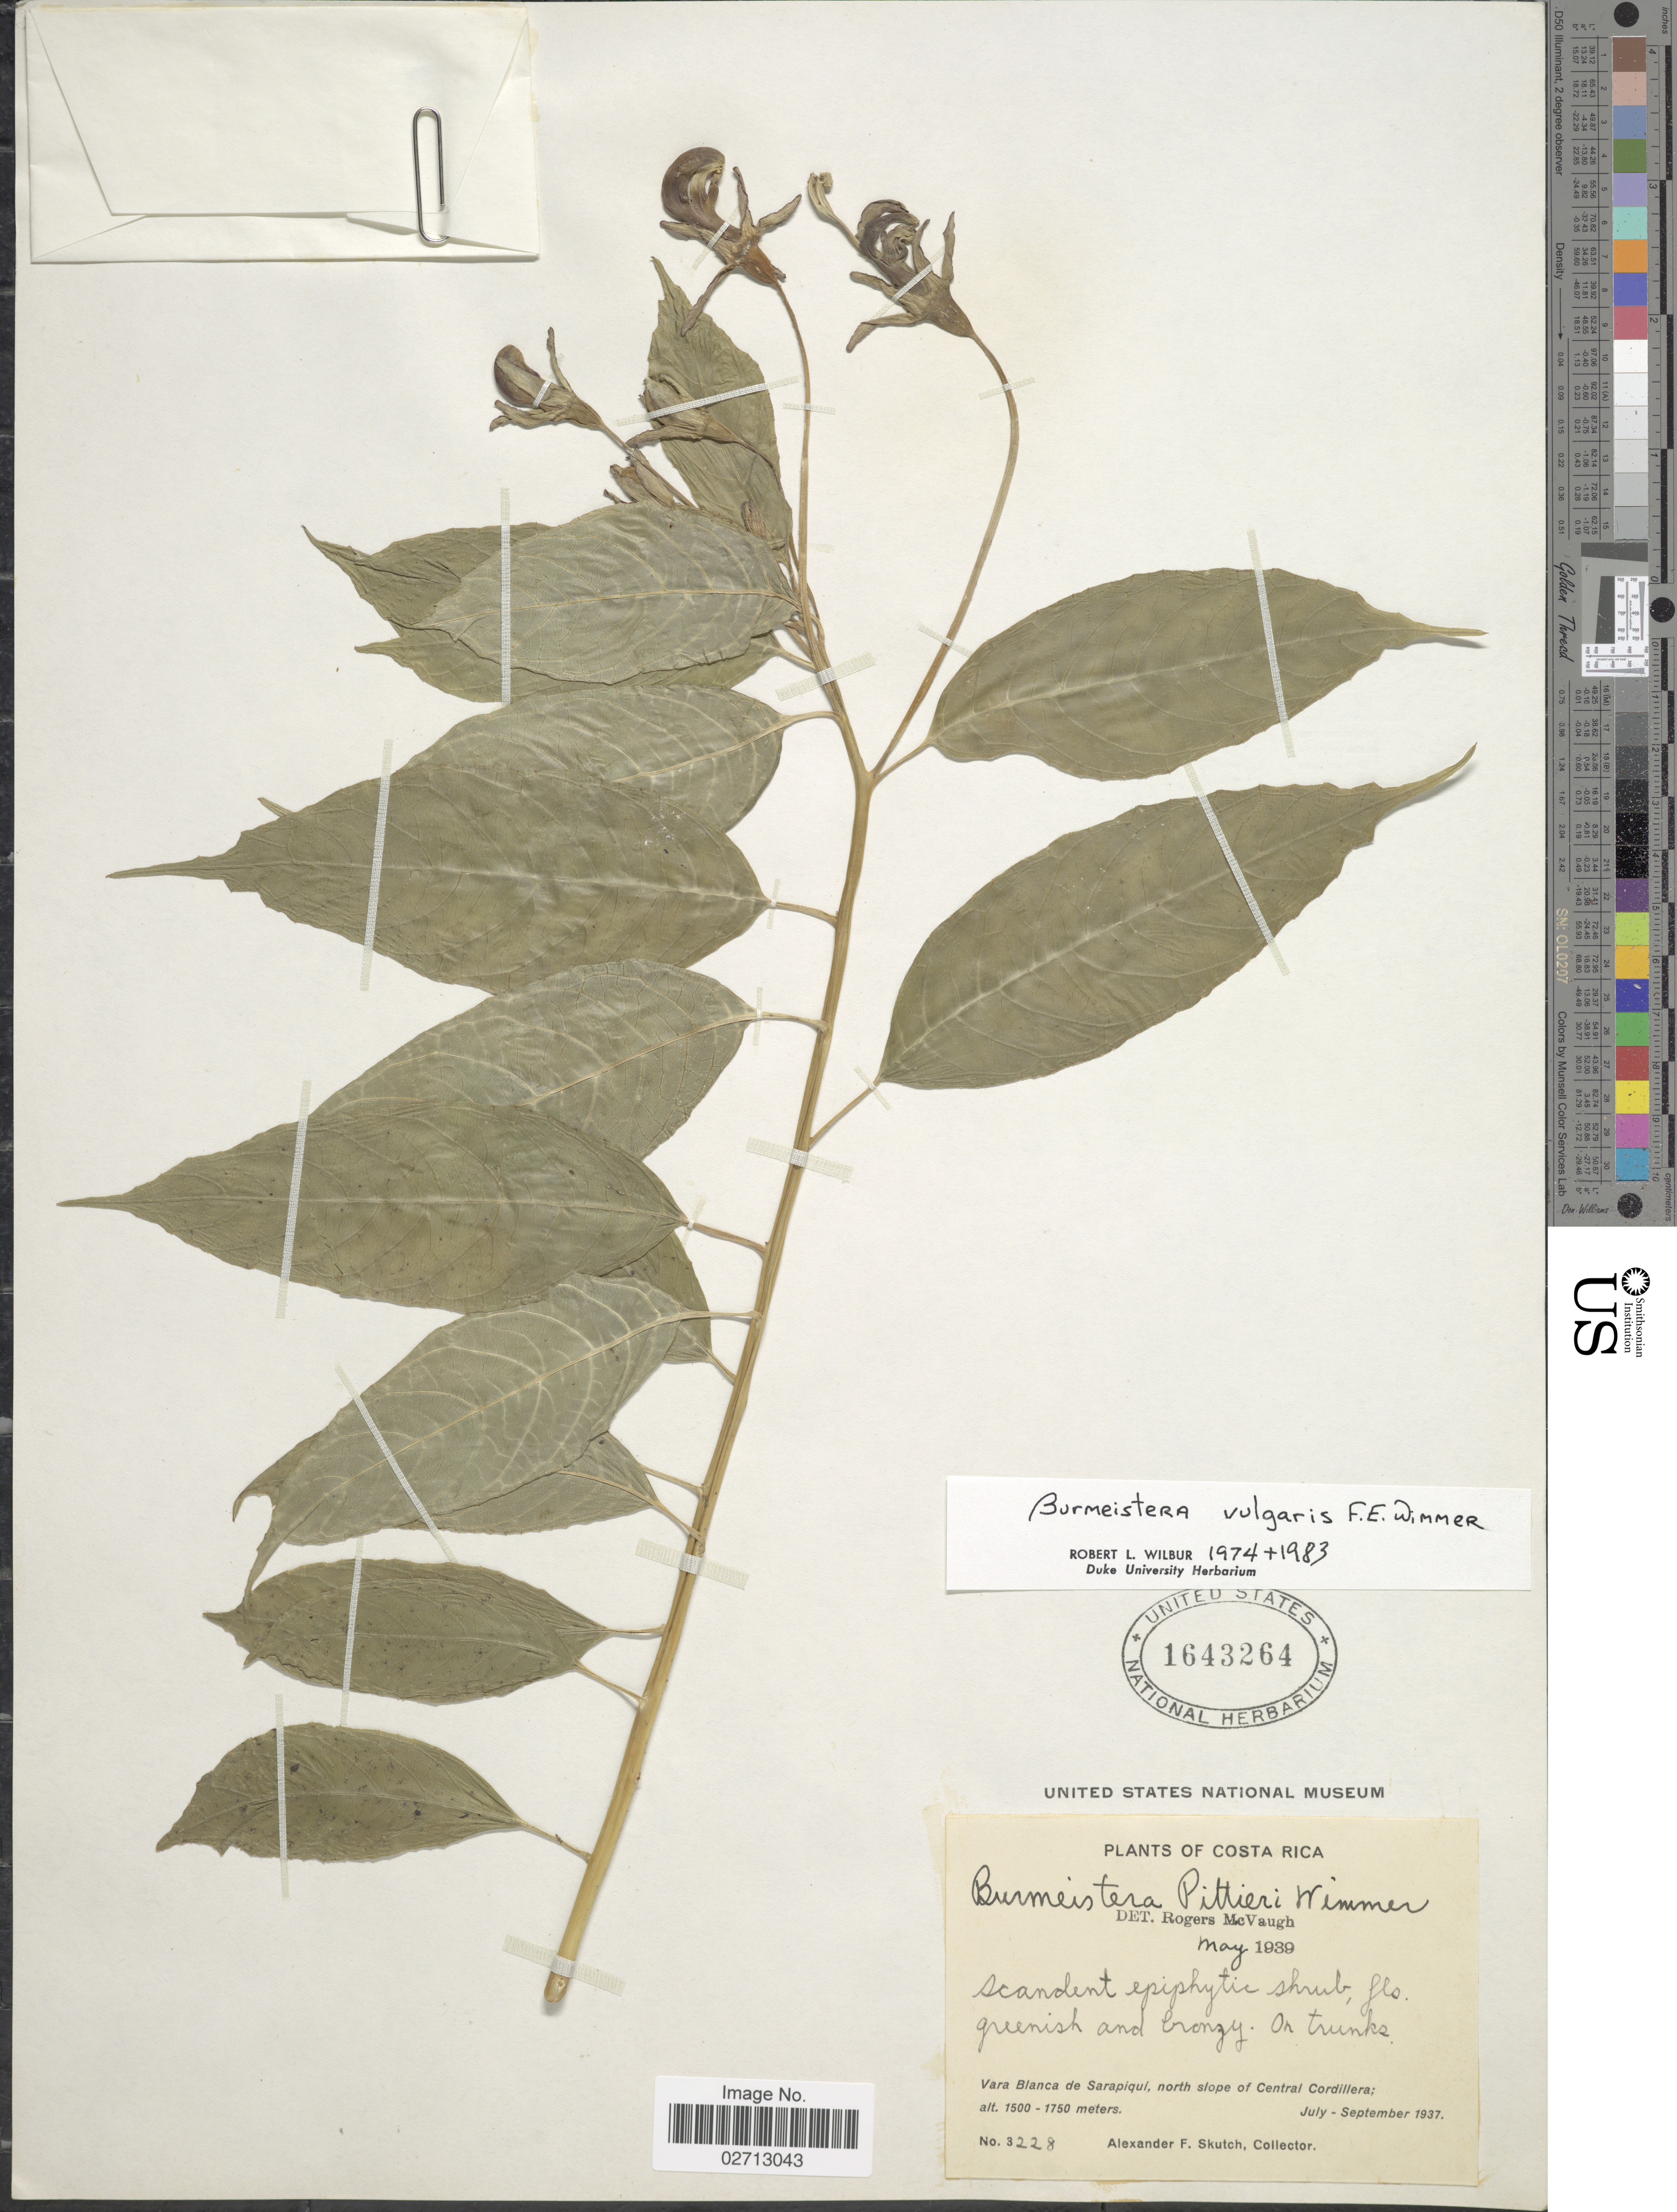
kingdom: Plantae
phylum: Tracheophyta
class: Magnoliopsida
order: Asterales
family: Campanulaceae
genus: Burmeistera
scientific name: Burmeistera vulgaris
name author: E. Wimm.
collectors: A. F. Skutch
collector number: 3228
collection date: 1937-07/1937-09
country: Costa Rica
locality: Vara Blanca de Sarapique, north slope of Central Cordillera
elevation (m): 1500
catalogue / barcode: US 1643264